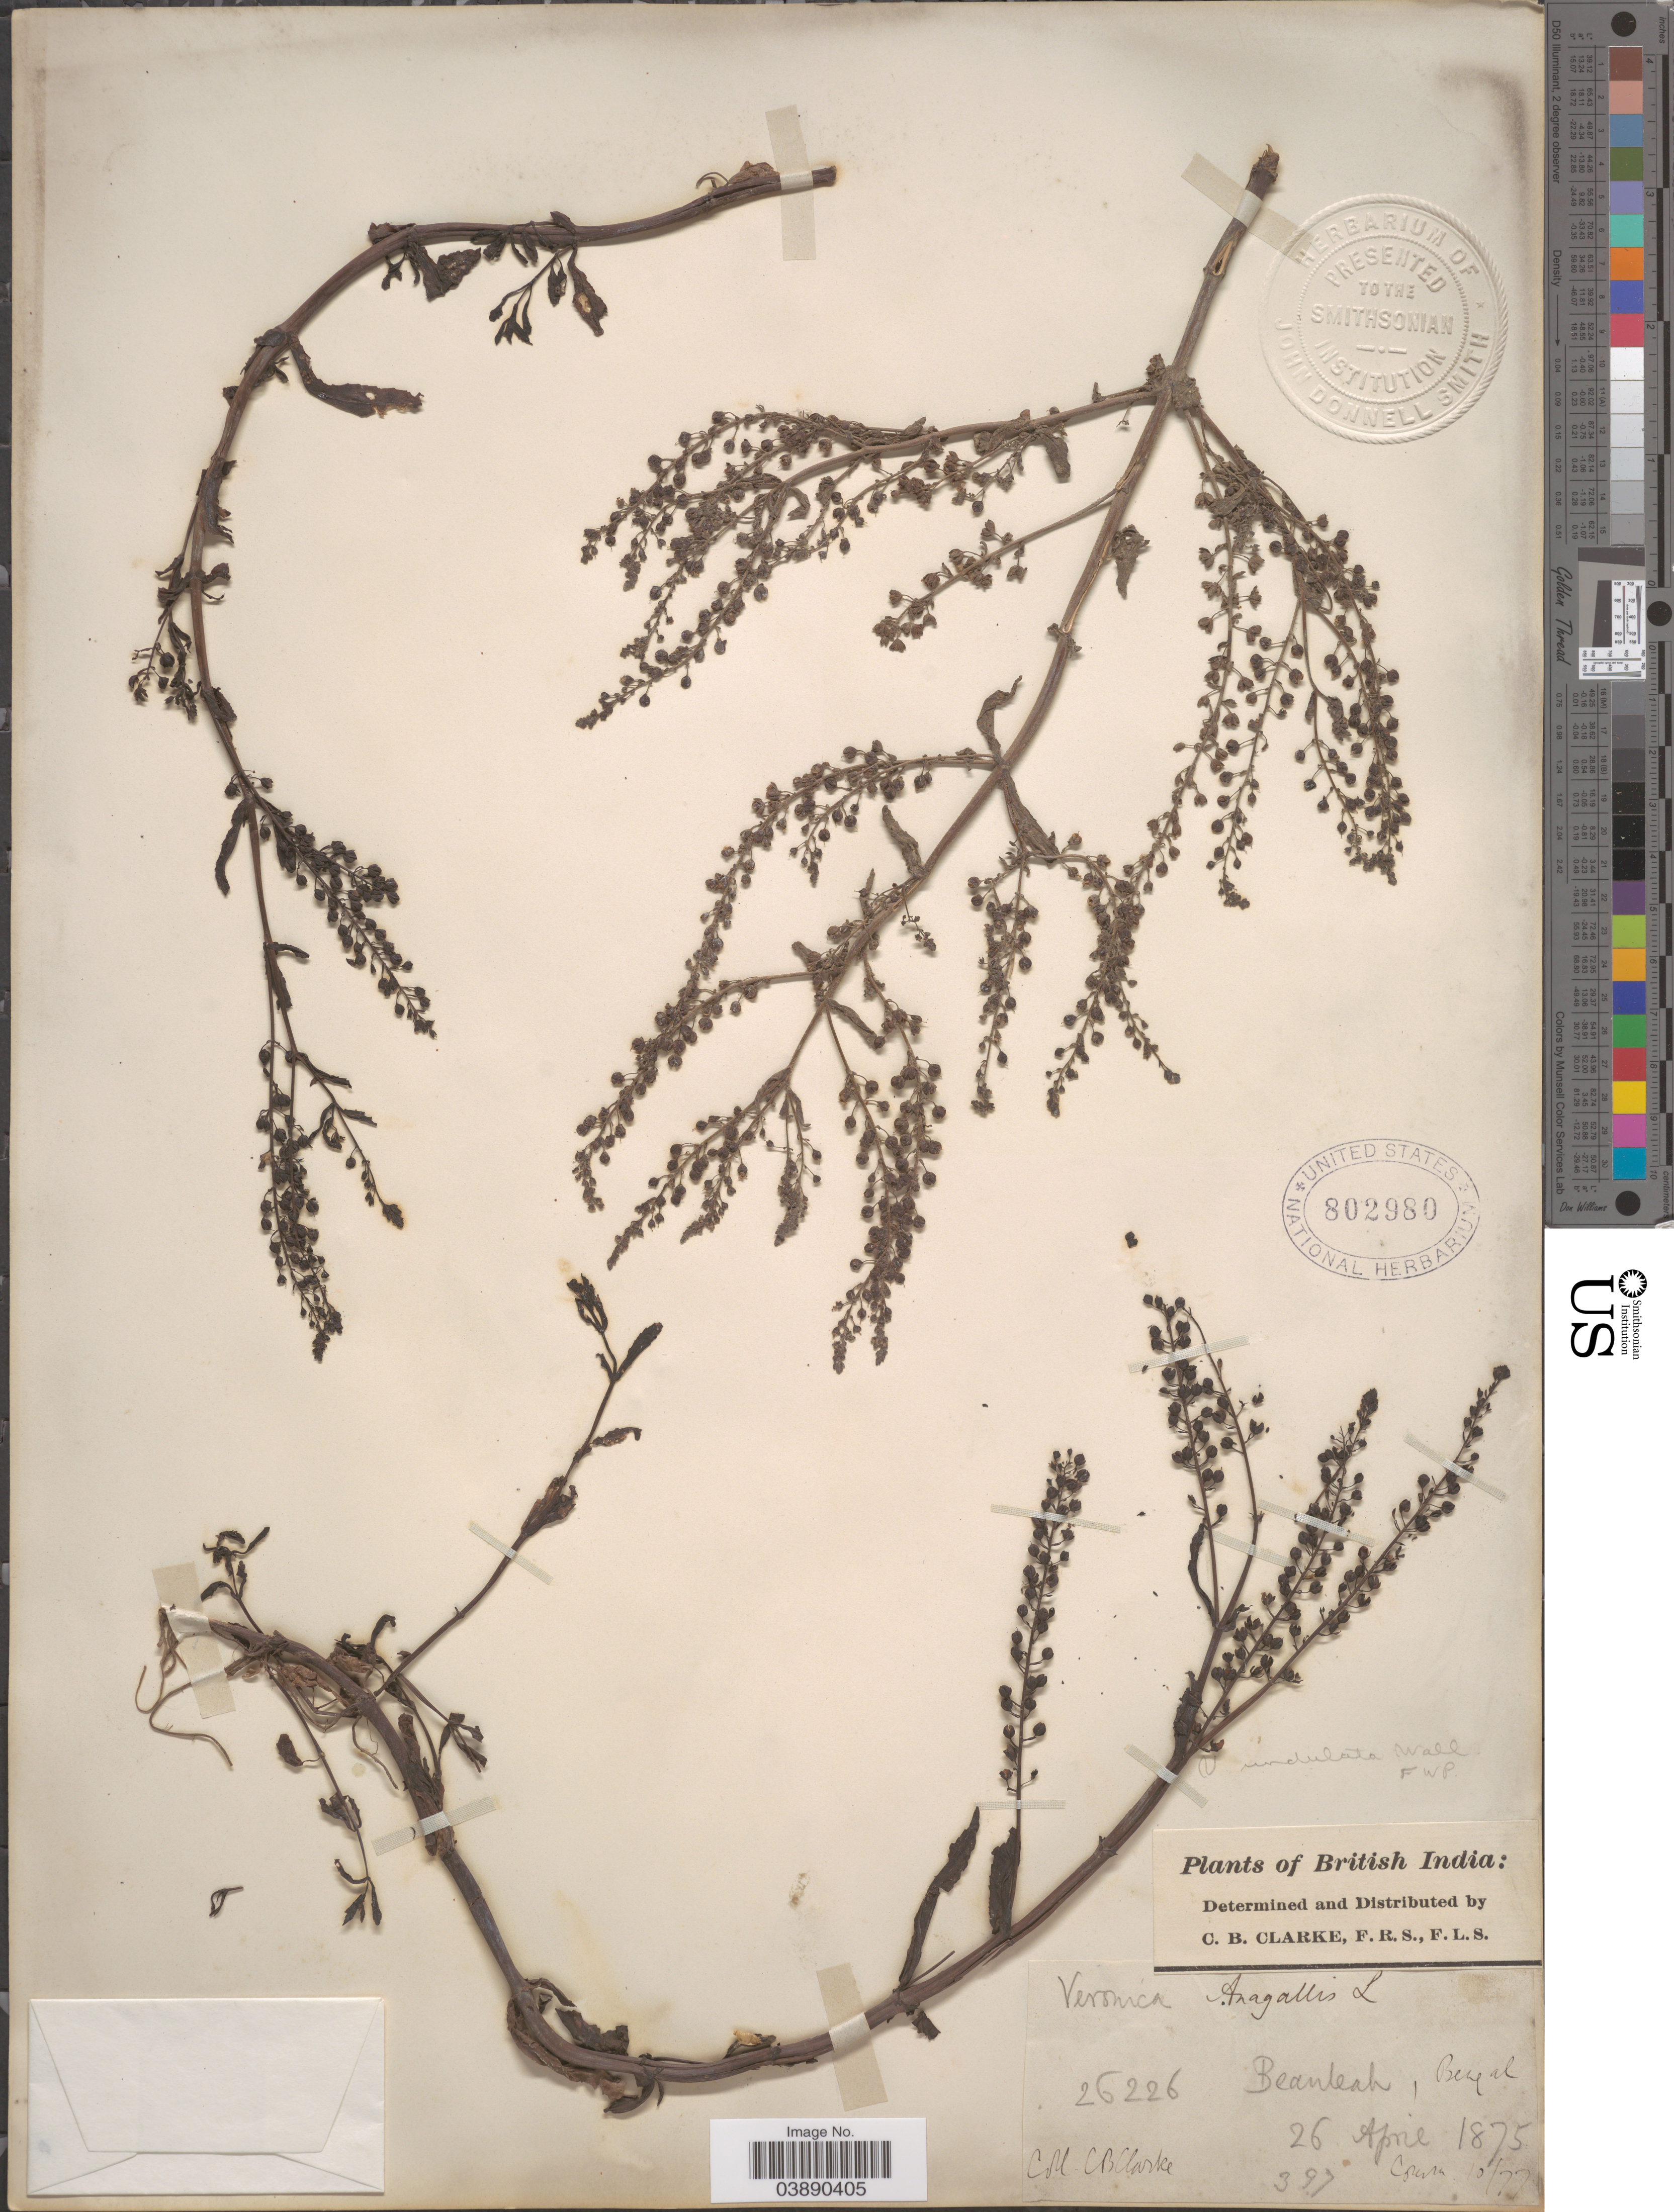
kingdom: Plantae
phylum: Tracheophyta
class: Magnoliopsida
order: Lamiales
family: Plantaginaceae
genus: Veronica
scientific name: Veronica undulata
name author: Wall.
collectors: C. B. Clarke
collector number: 26226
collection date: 1875-04-26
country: India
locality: British India. Beanleah, Bengal.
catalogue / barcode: US 802980